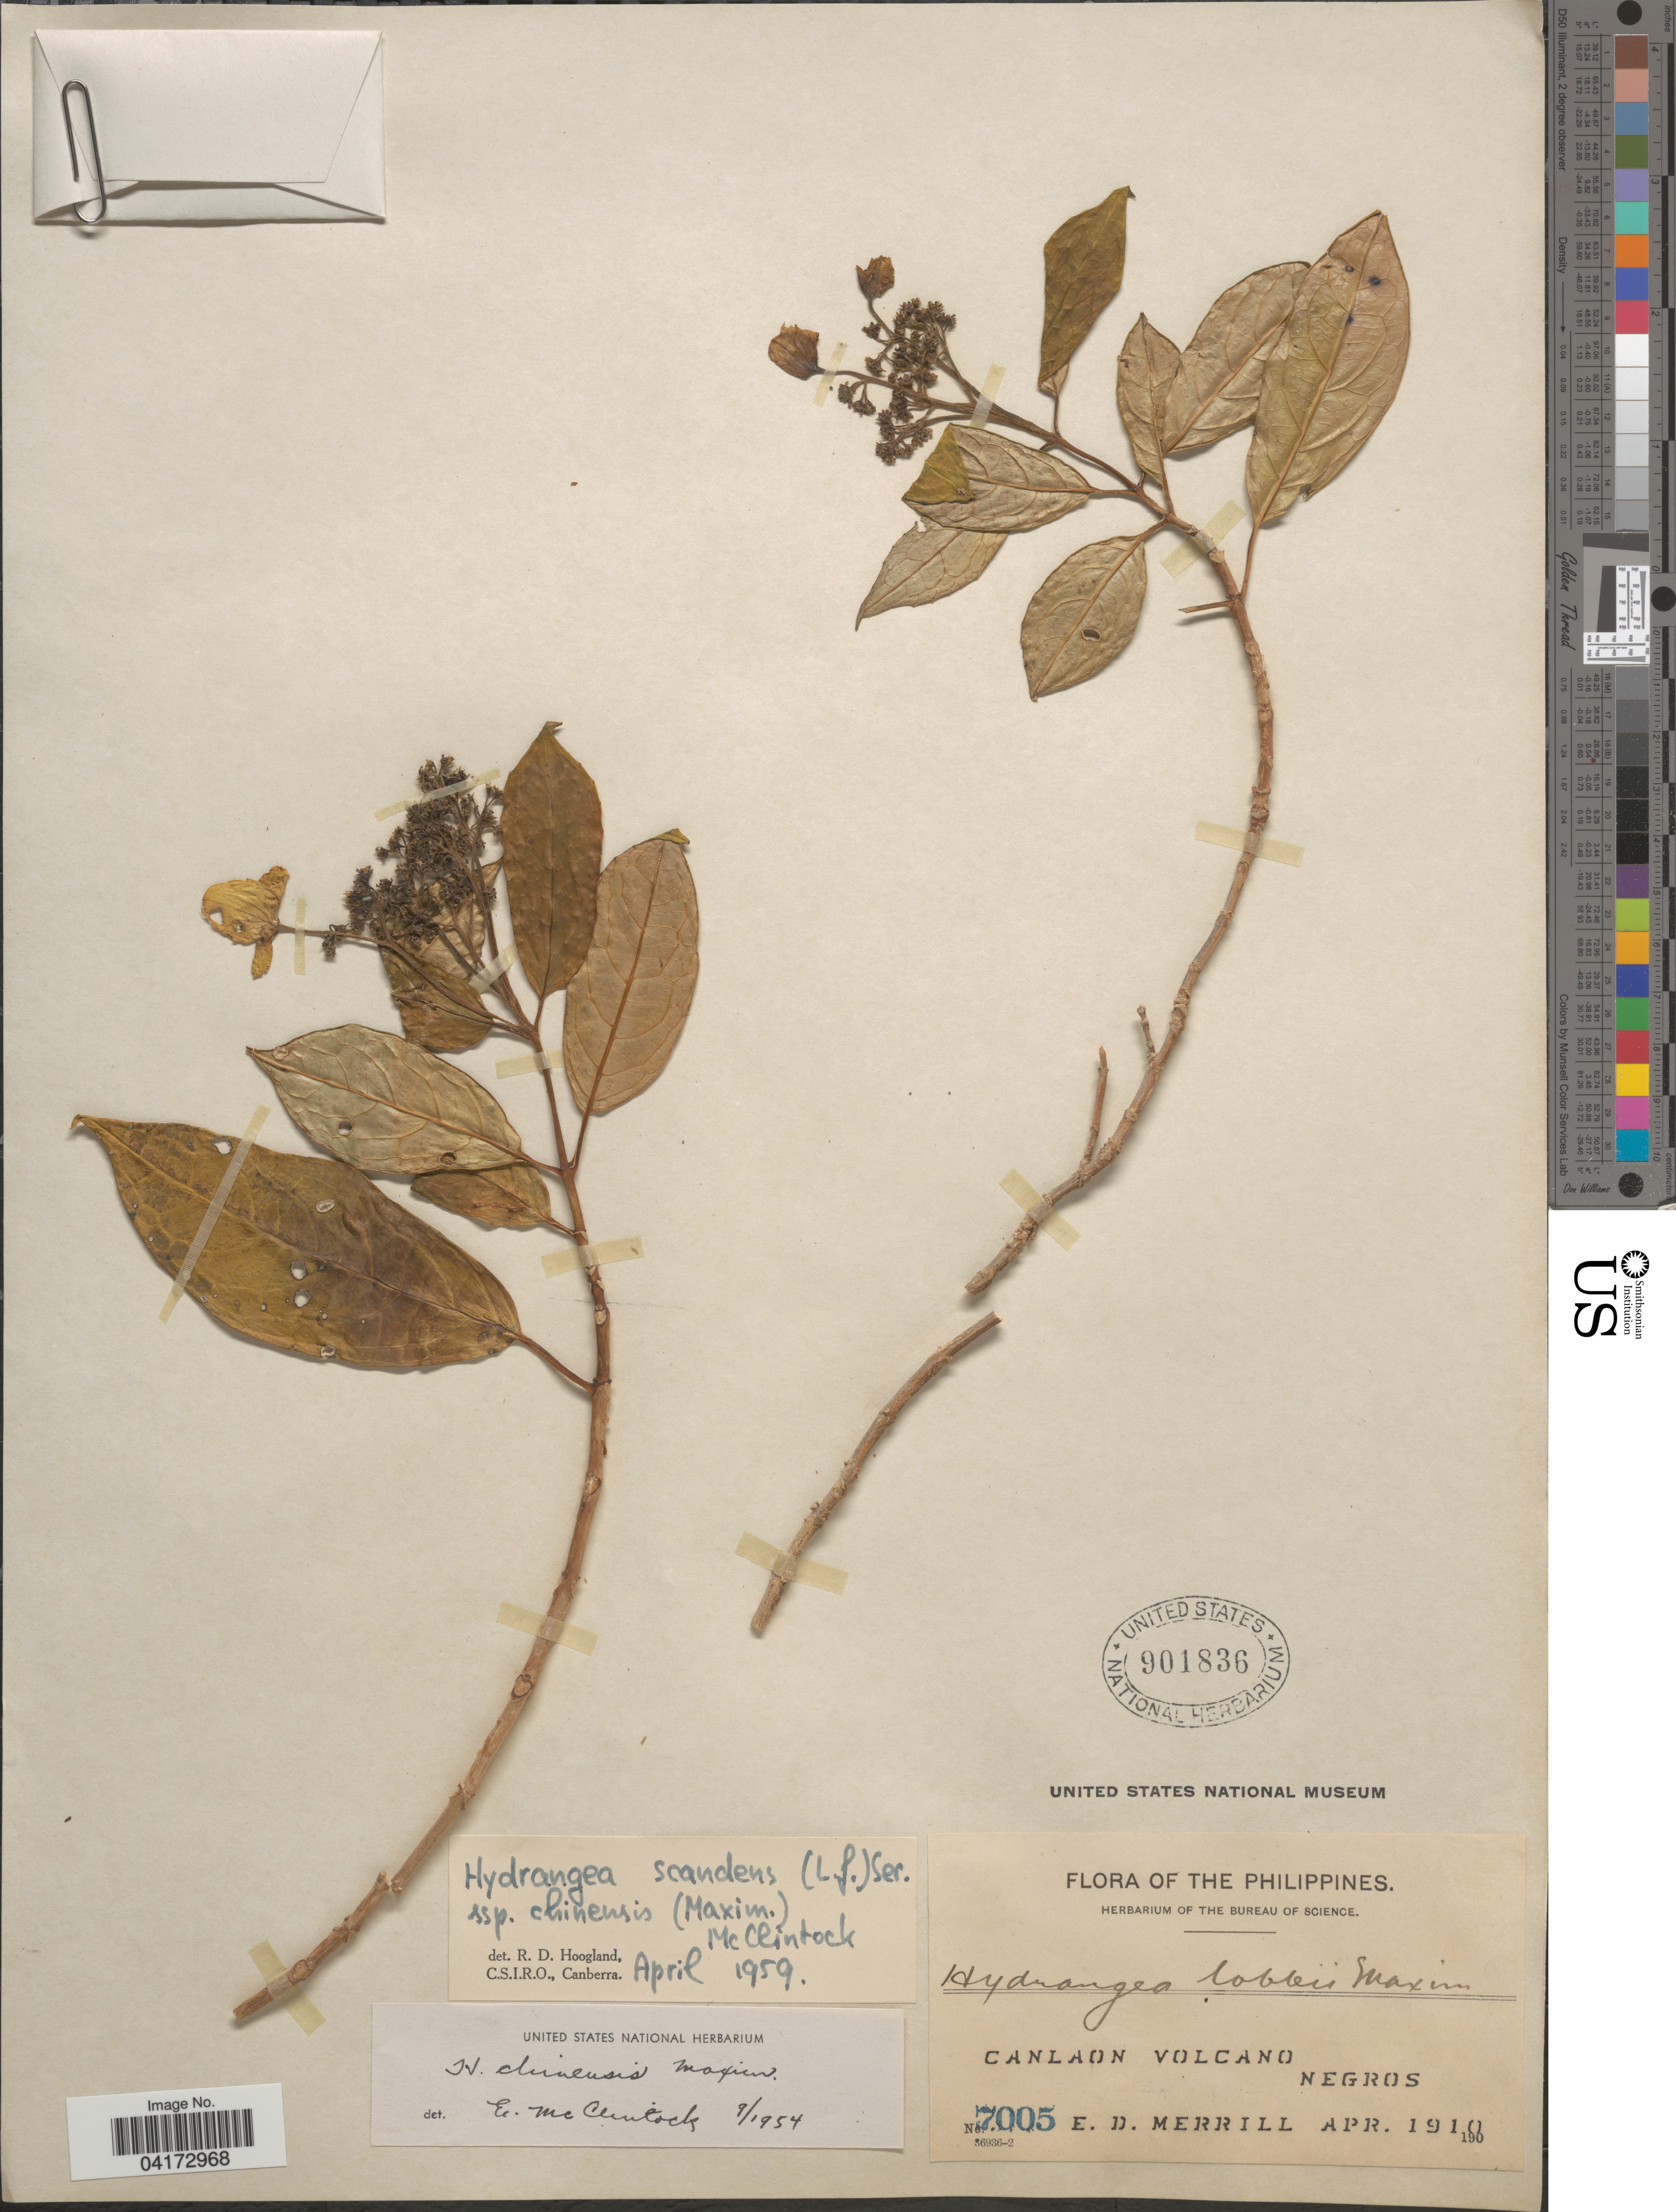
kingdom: Plantae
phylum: Tracheophyta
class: Magnoliopsida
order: Cornales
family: Hydrangeaceae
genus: Hydrangea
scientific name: Hydrangea scandens subsp. chinensis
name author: (Maxim.) E. M. McClint.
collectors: E. D. Merrill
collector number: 7005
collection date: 1910-04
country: Philippines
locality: Canlaon Volcano, Negros.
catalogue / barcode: US 901836